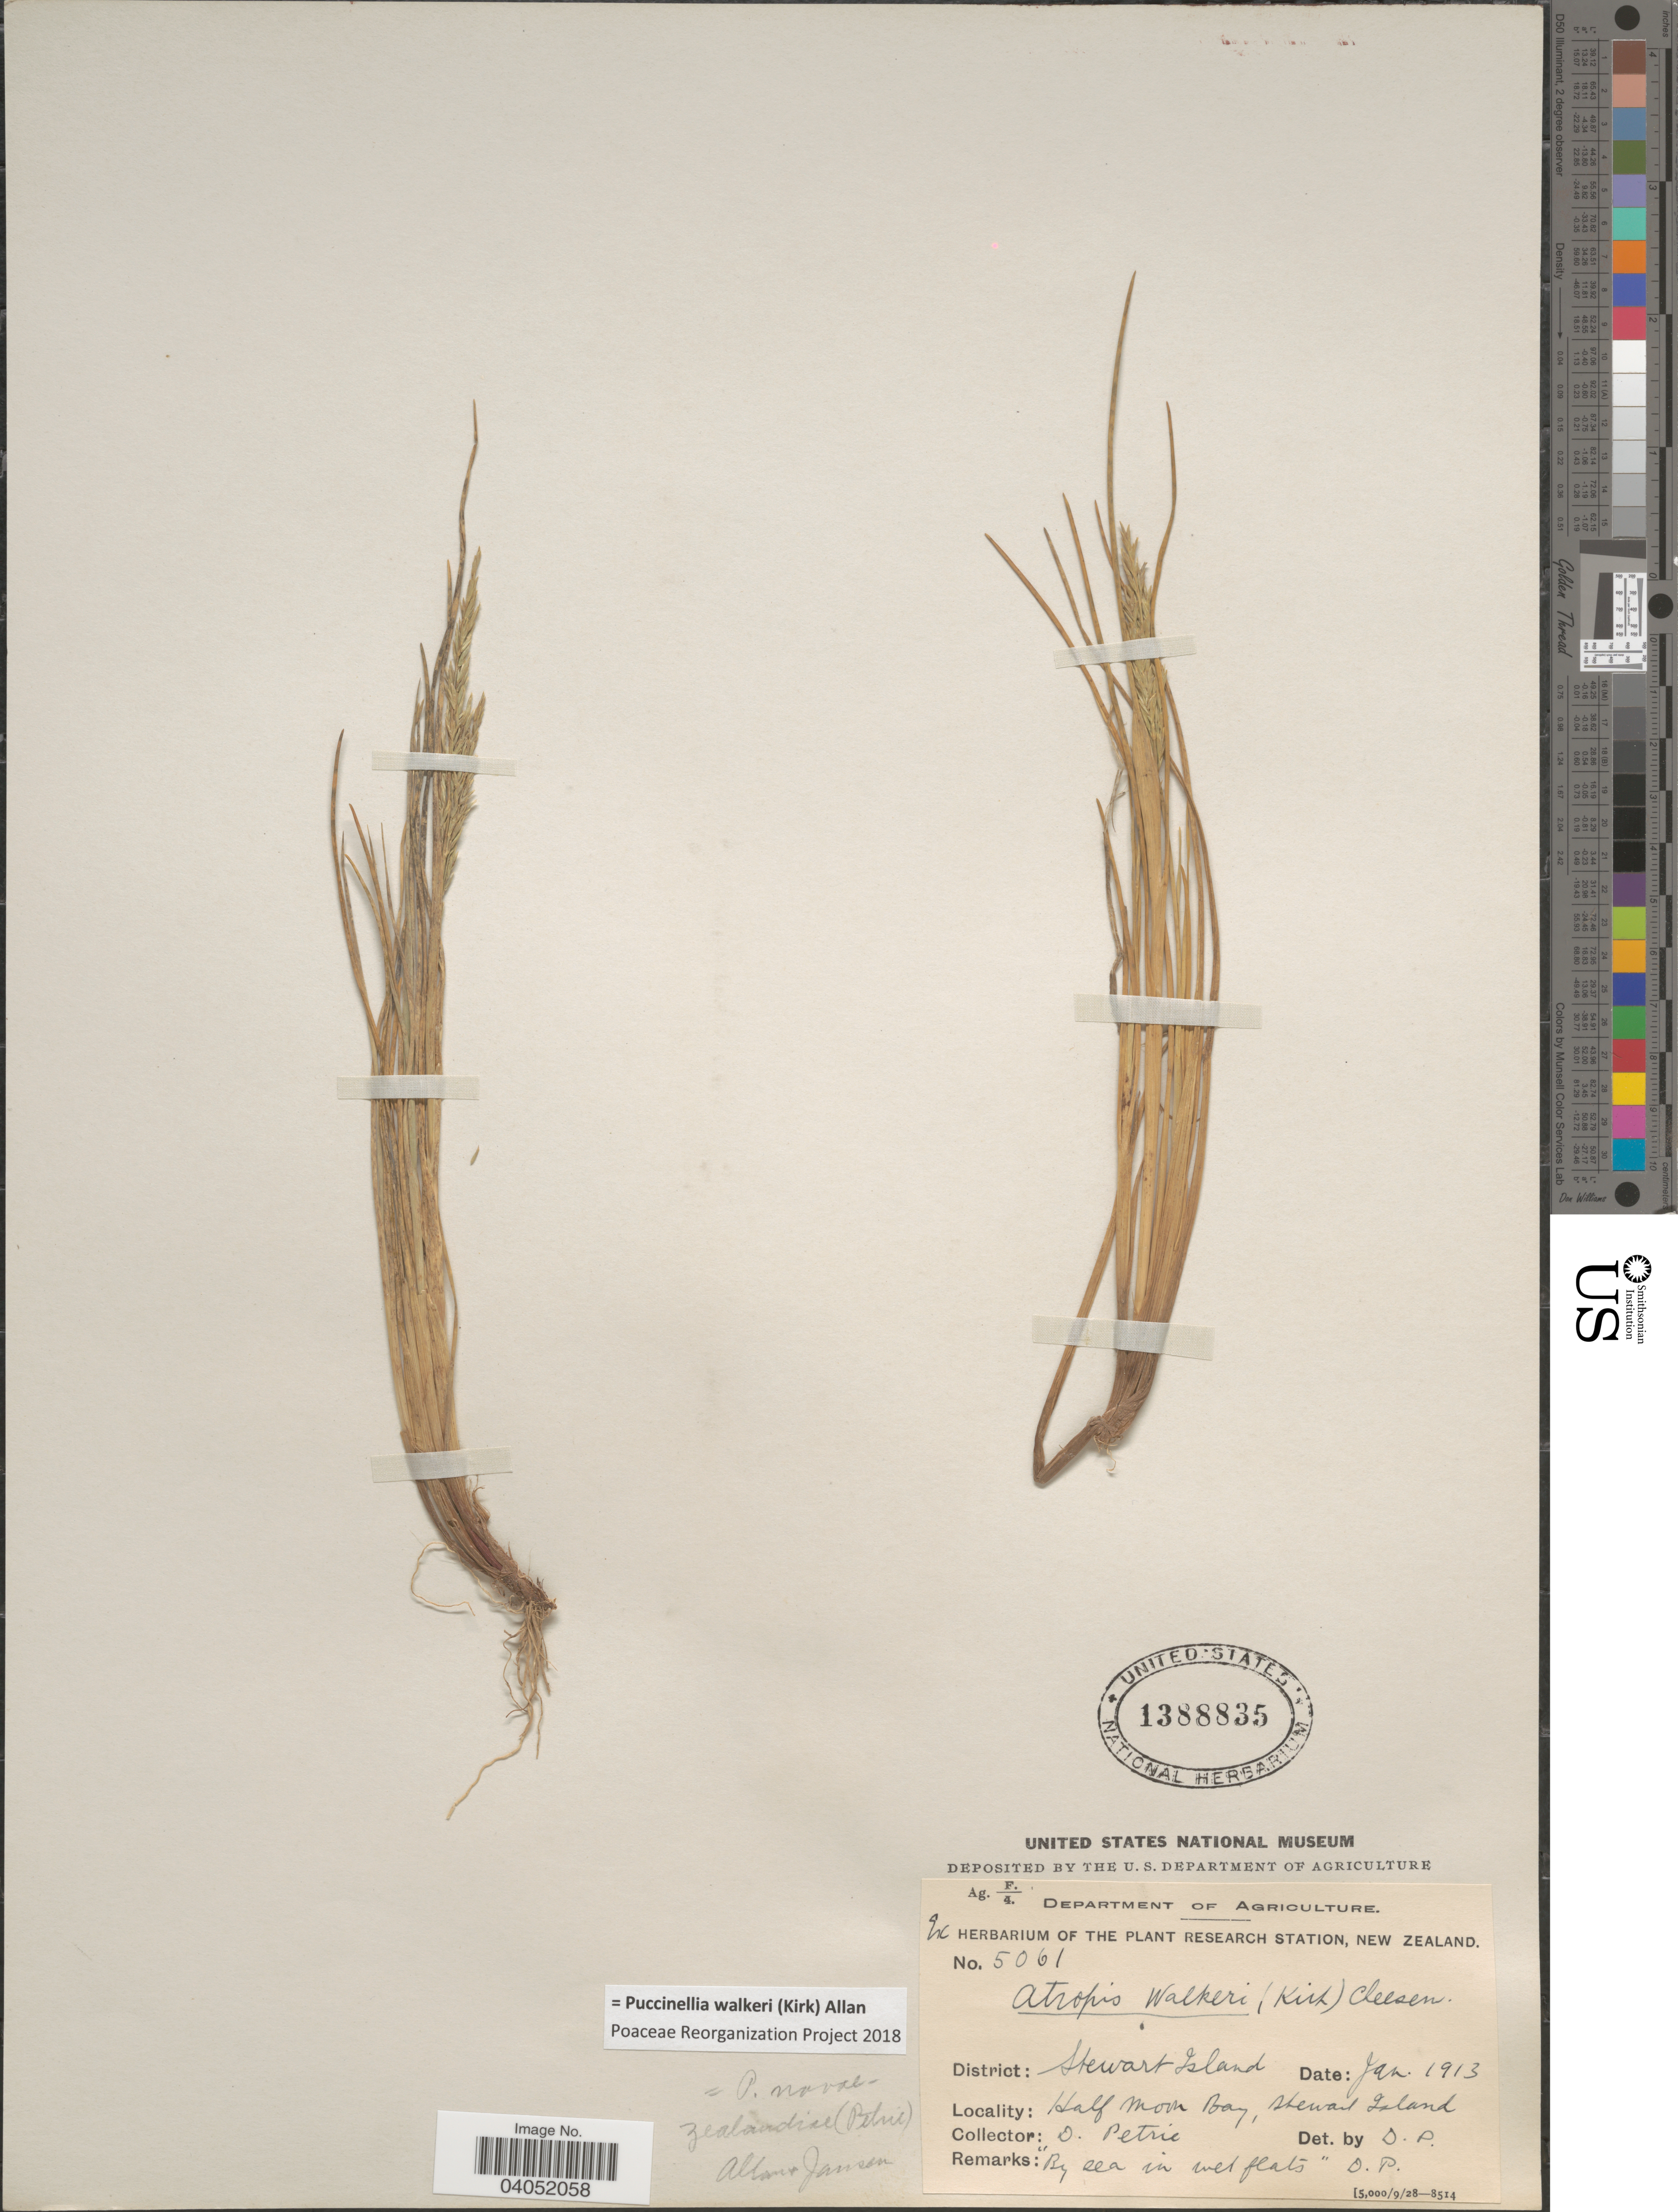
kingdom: Plantae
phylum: Tracheophyta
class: Liliopsida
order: Poales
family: Poaceae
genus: Puccinellia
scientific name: Puccinellia walkeri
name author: (Kirk) Allan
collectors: D. Petrie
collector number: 5061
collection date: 1913-01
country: New Zealand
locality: District: Stewart Island. Half Moon Bay, Stewart Island.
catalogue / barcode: US 1388835